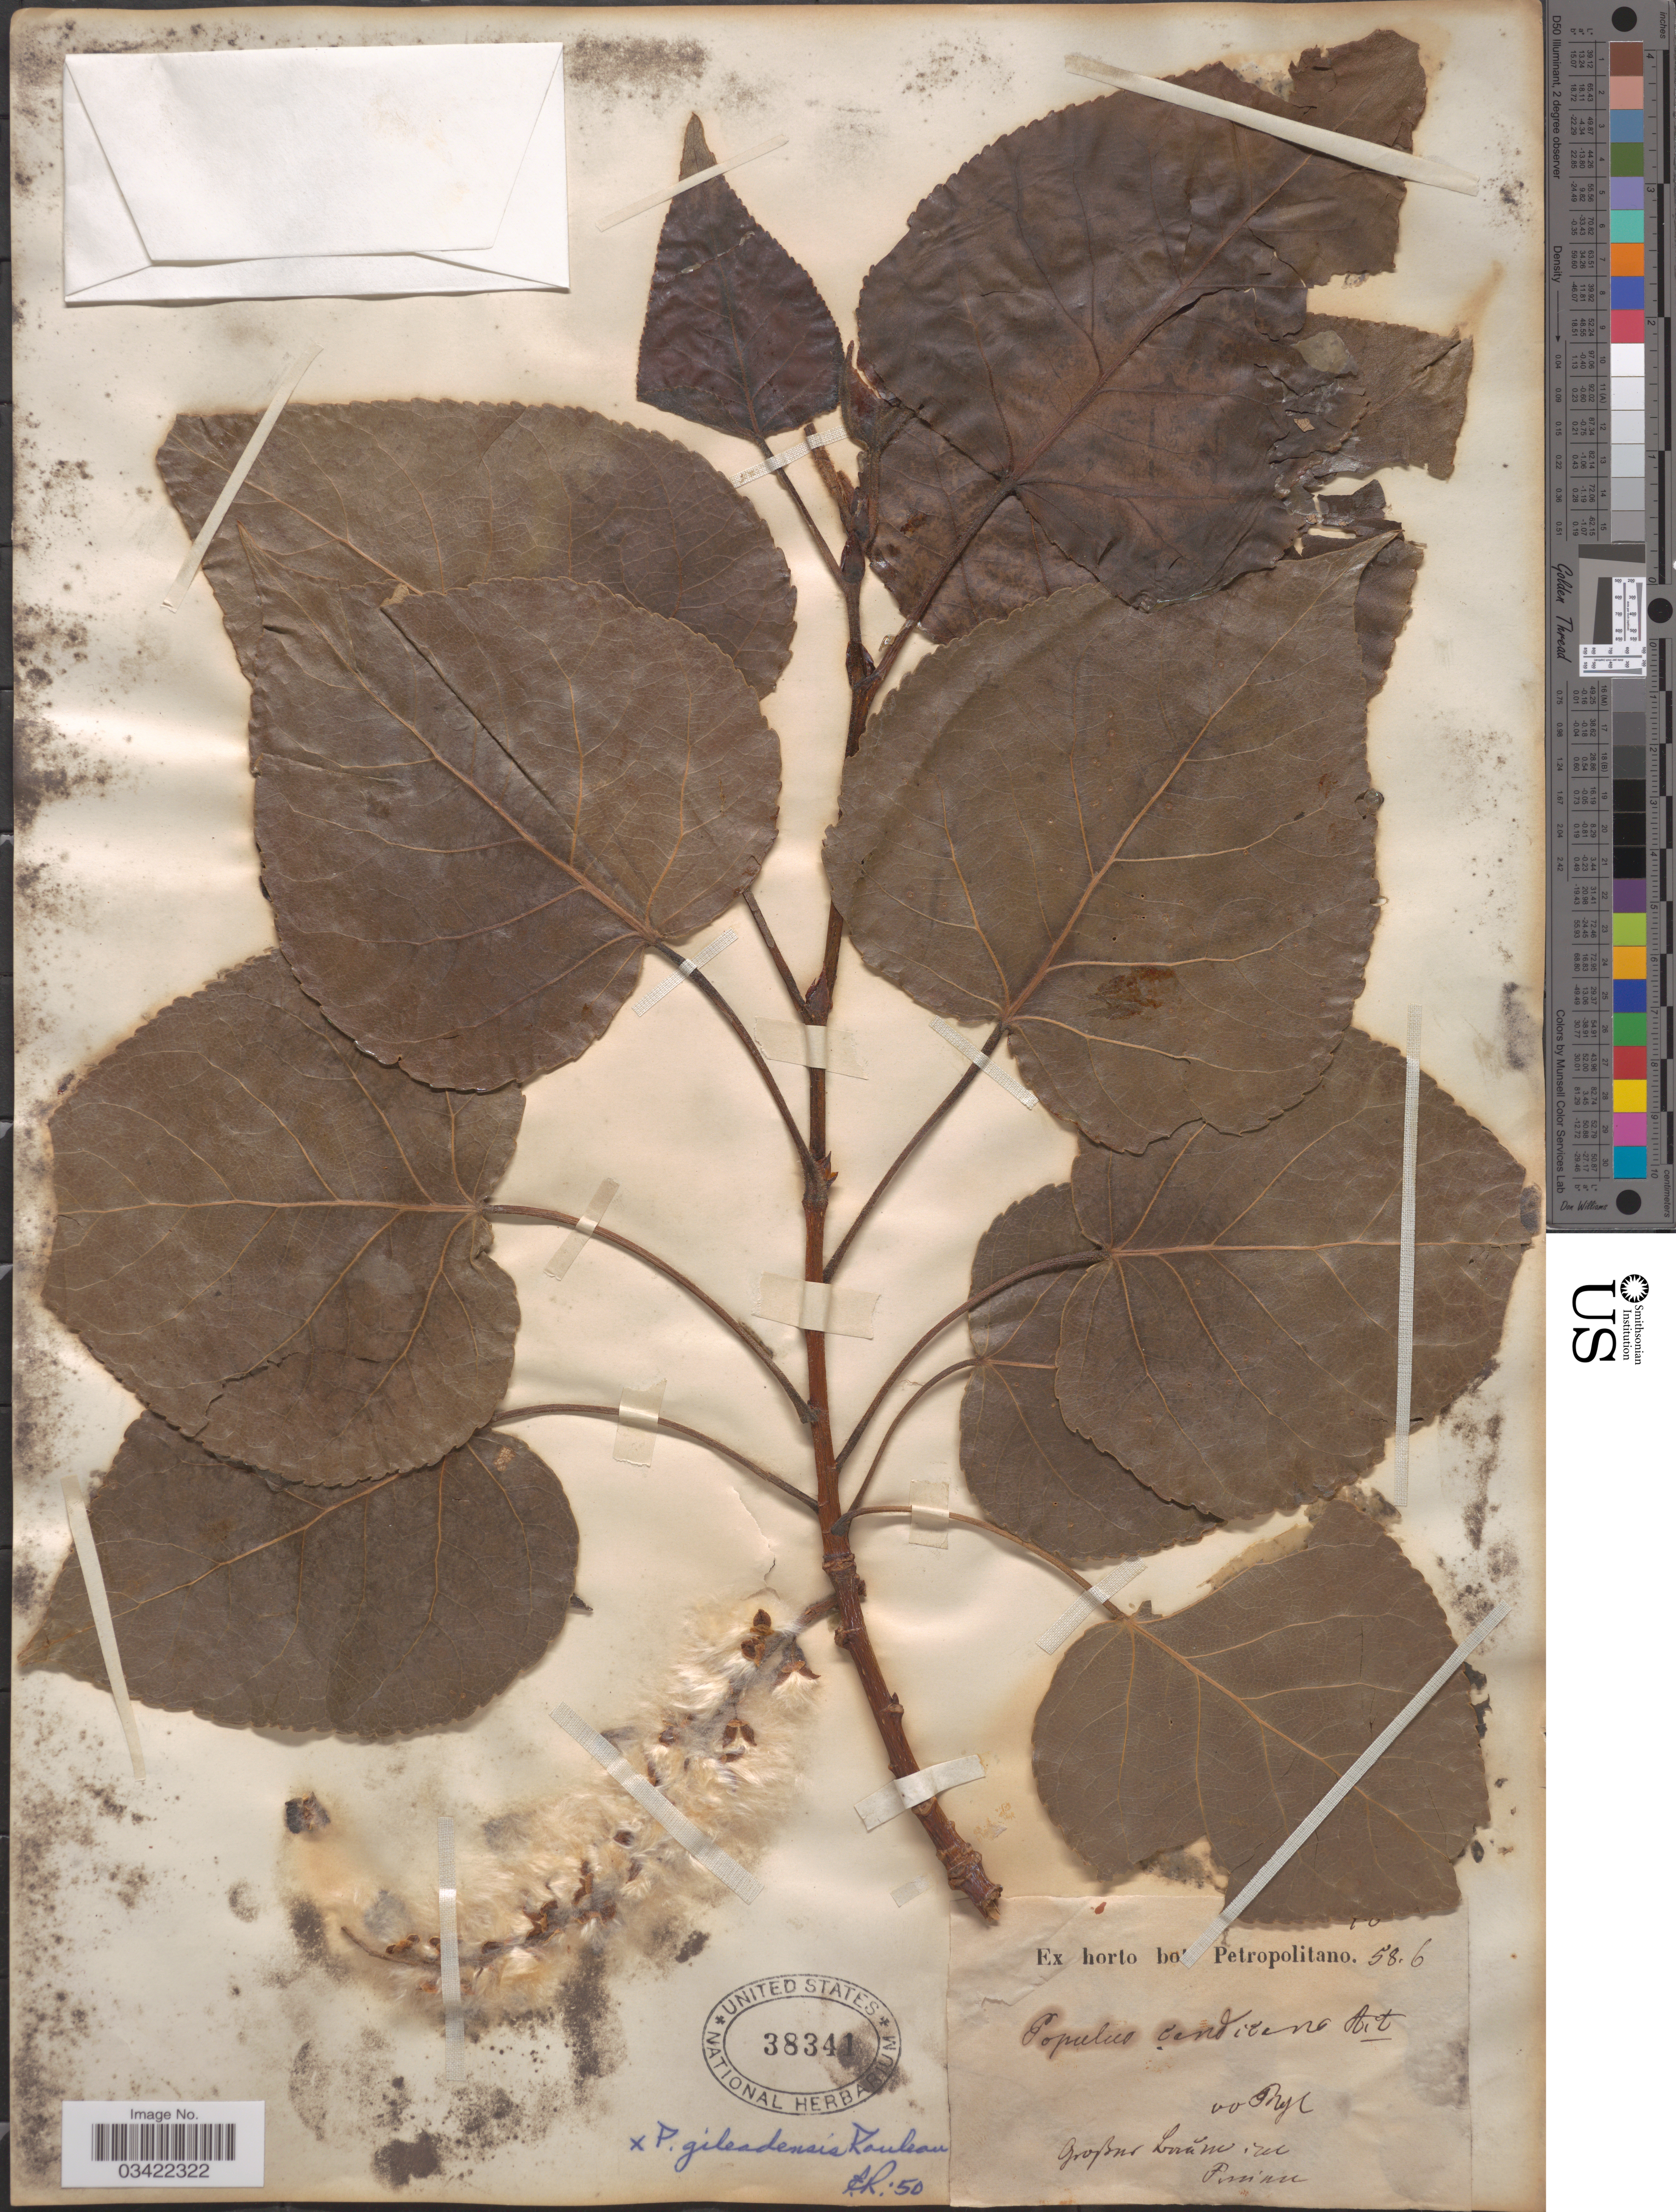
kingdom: Plantae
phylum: Tracheophyta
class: Magnoliopsida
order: Malpighiales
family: Salicaceae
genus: Populus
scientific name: Populus x jackii 'Balm of Gilead'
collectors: A. Regel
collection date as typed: Transcribed d/m/y: /6/58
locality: Großner Lorâne. [illegible text].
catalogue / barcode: US 38341